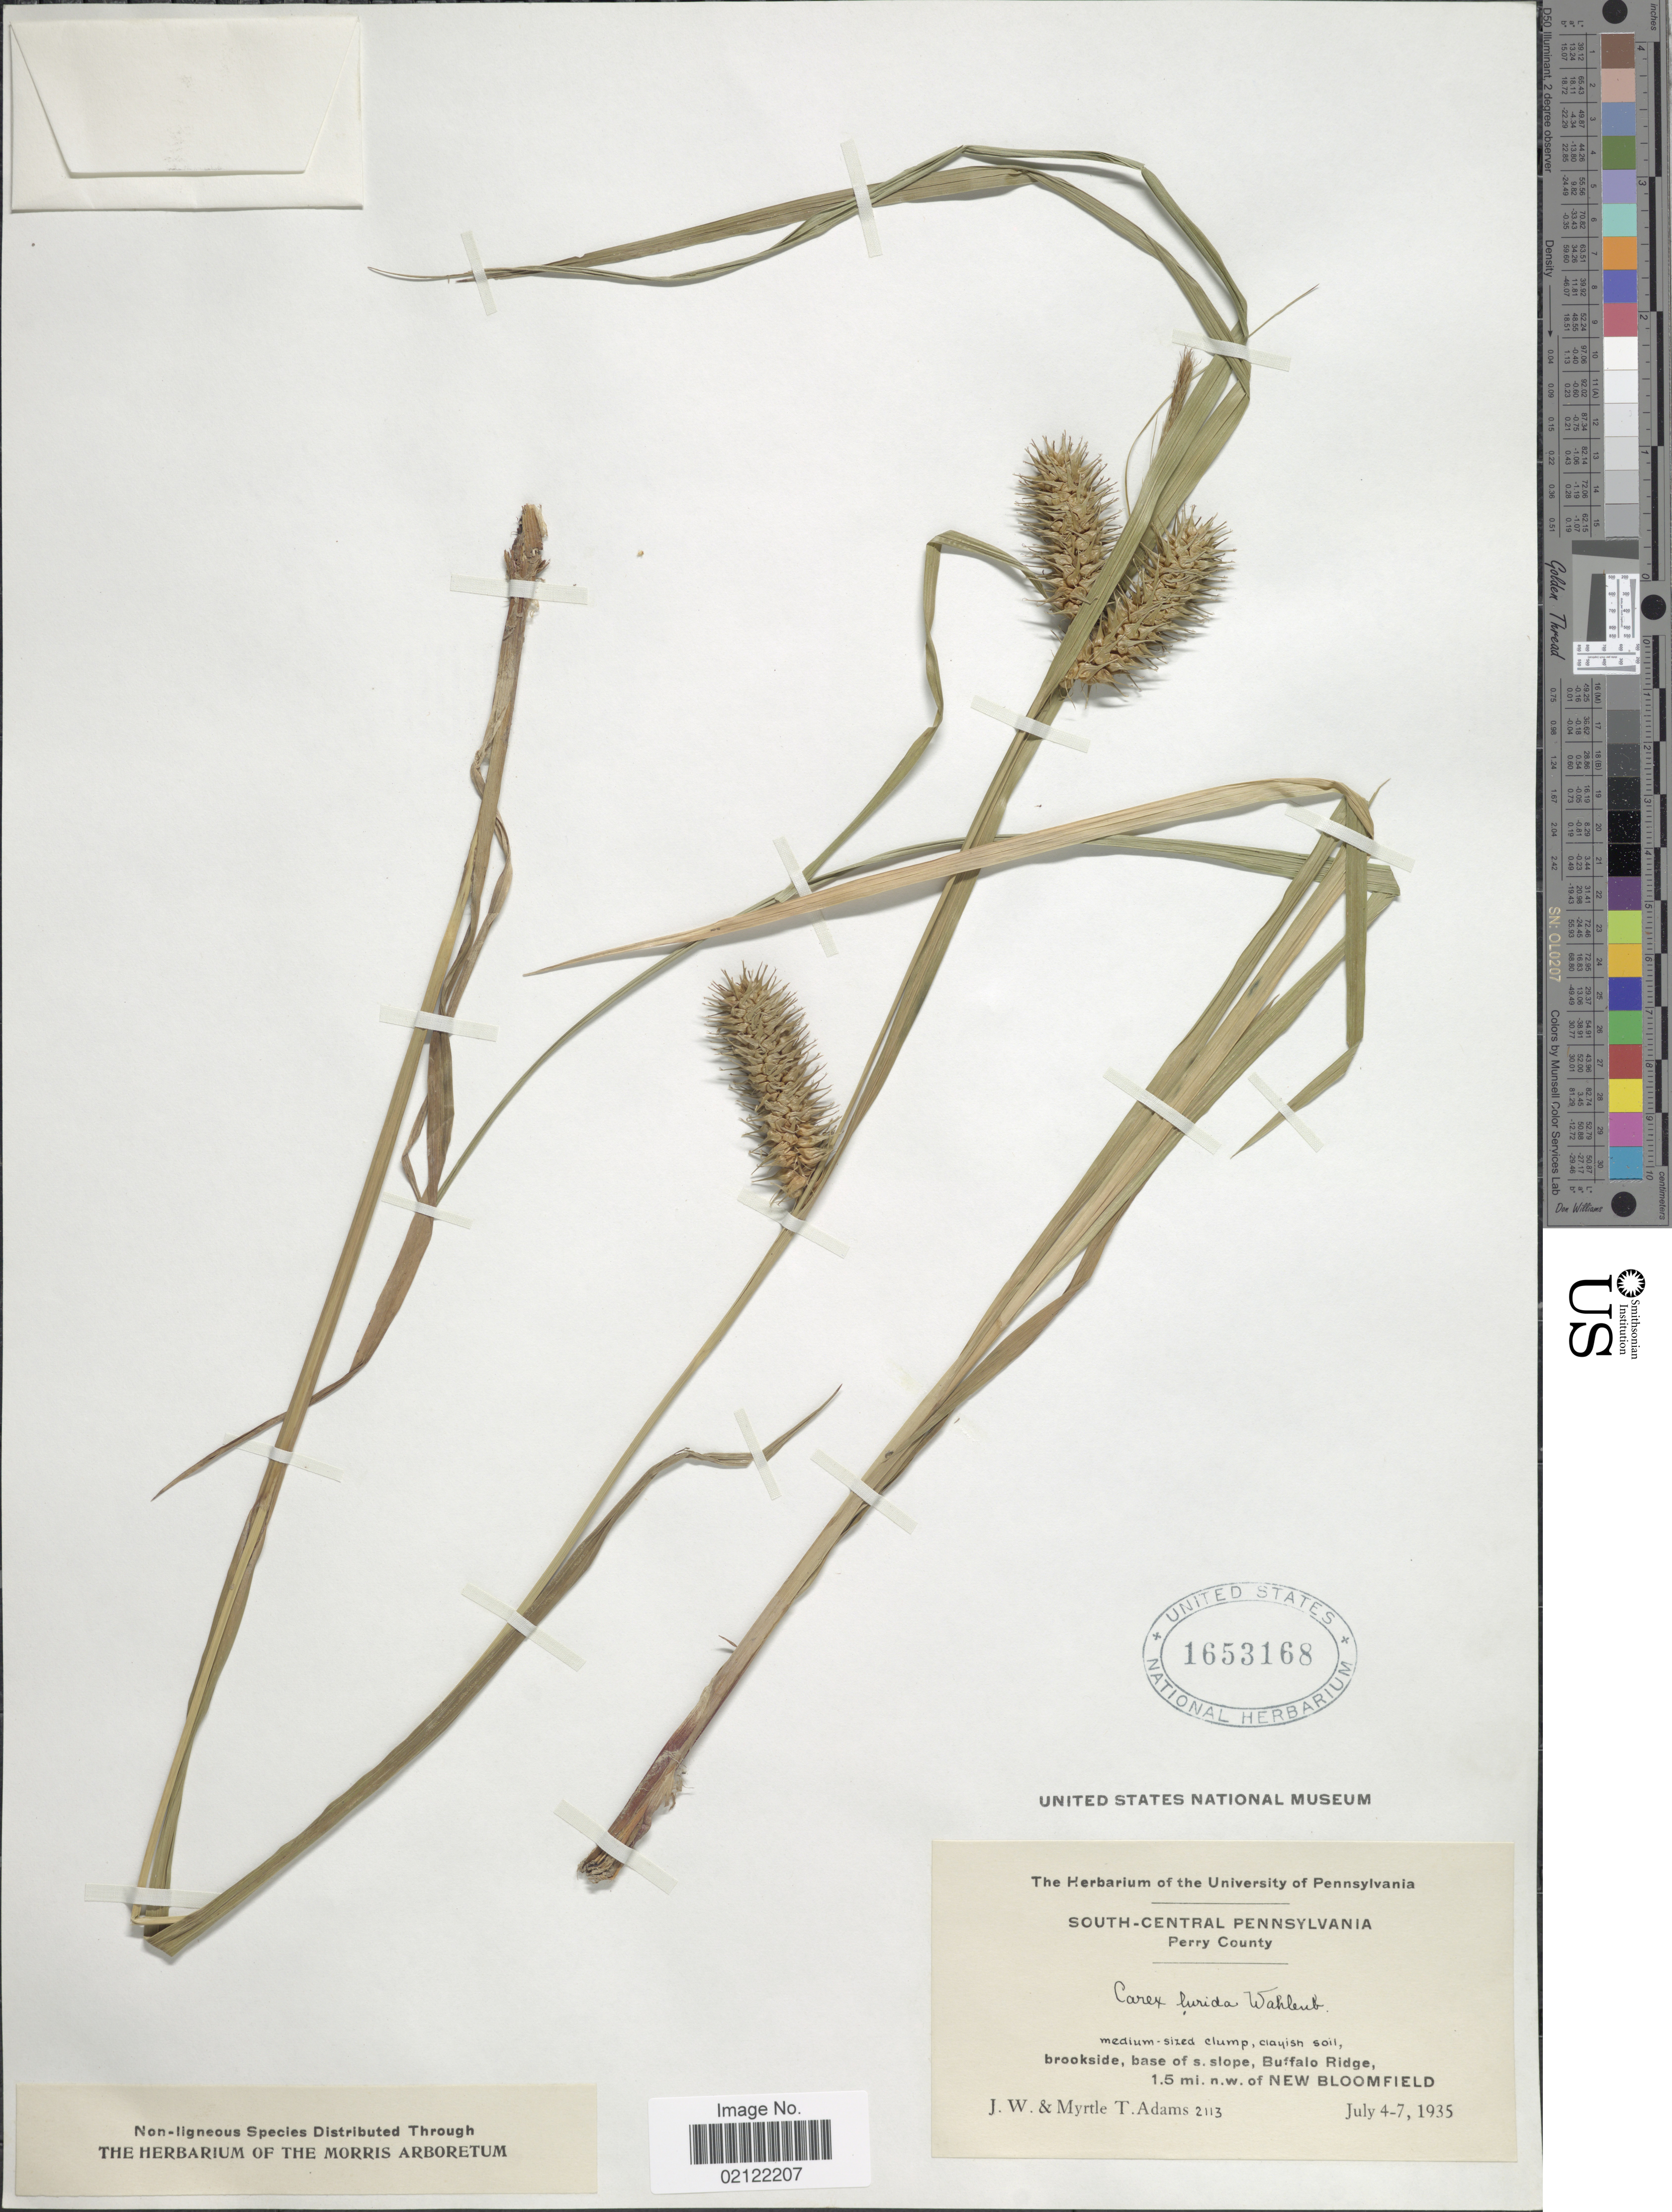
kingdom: Plantae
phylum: Tracheophyta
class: Liliopsida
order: Poales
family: Cyperaceae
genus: Carex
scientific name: Carex lurida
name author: Wahlenb.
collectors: J. Adams & M. T. Adams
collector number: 2113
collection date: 1935-07-04/1935-07-07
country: United States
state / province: Pennsylvania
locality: South-Central Pennsylvania. Perry County. Brookside, base of s. slope, Buffalo Ridge, 1.5 mi. n.w. of New Bloomfield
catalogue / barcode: US 1653168